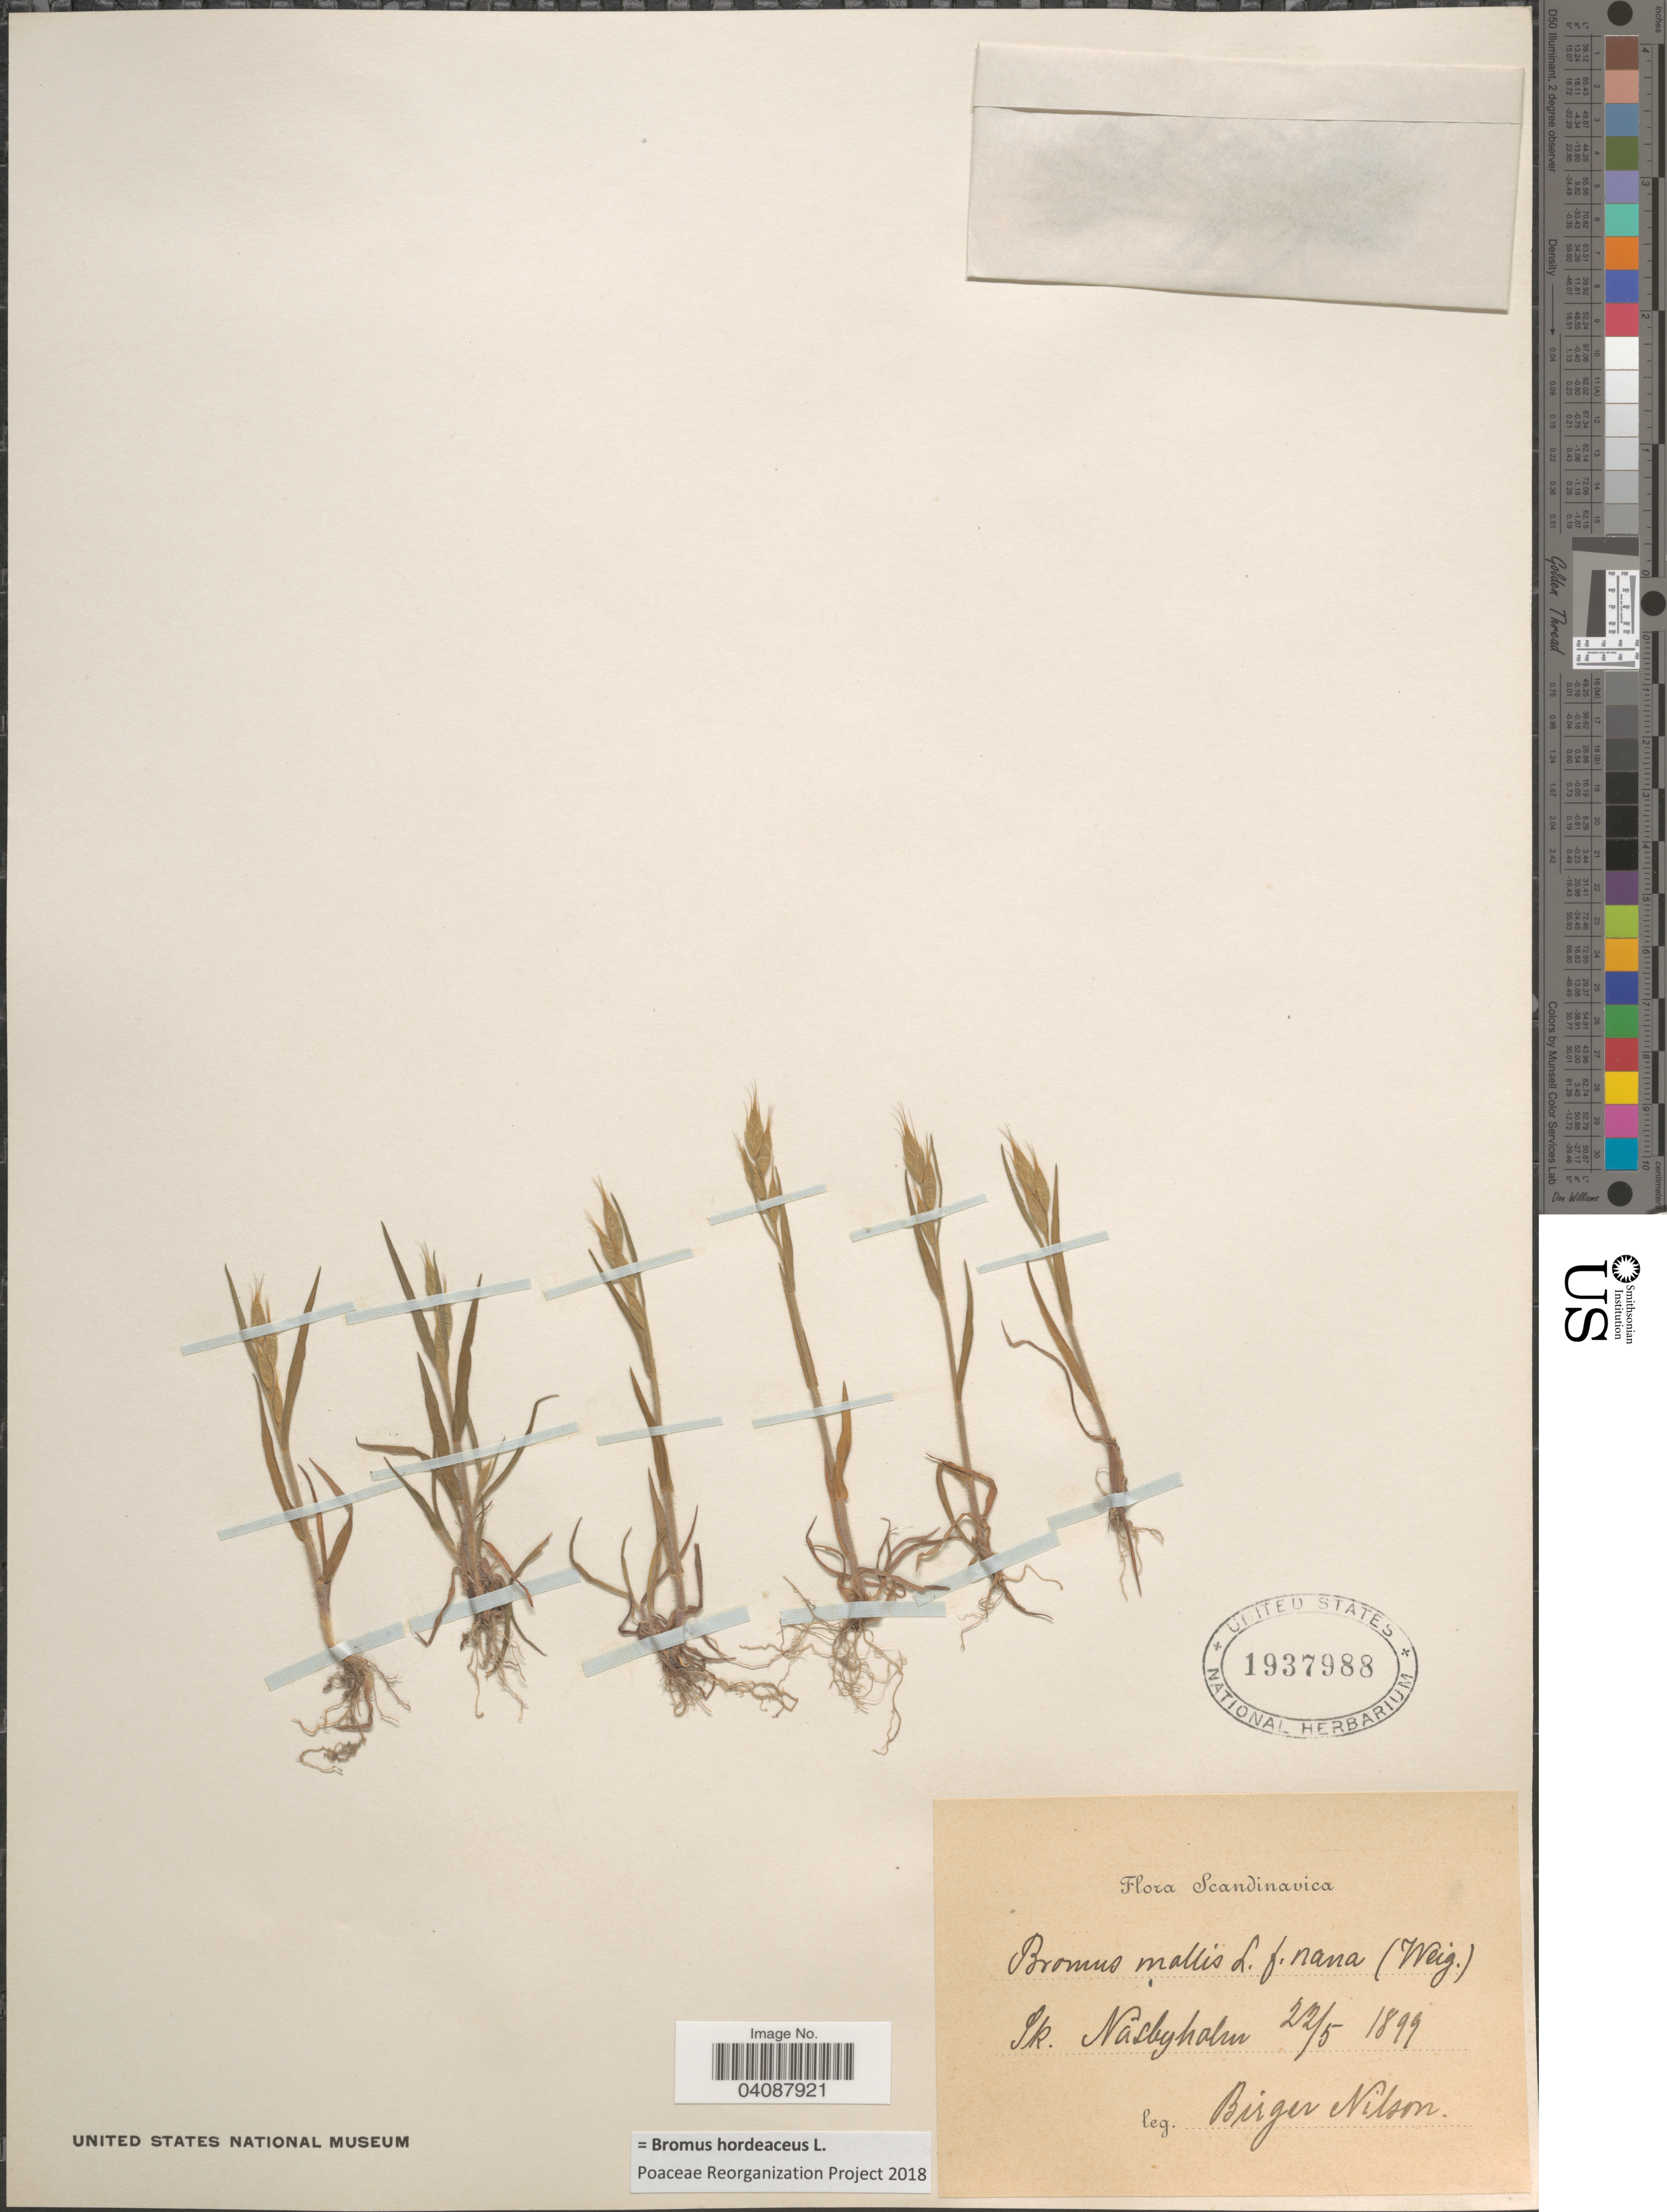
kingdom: Plantae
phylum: Tracheophyta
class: Liliopsida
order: Poales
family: Poaceae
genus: Bromus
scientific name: Bromus hordeaceus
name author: L.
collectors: B. Nilson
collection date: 1899-05-22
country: Sweden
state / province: Skåne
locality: Scandinavica. Sk. Nasbyholm.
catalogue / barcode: US 1937988